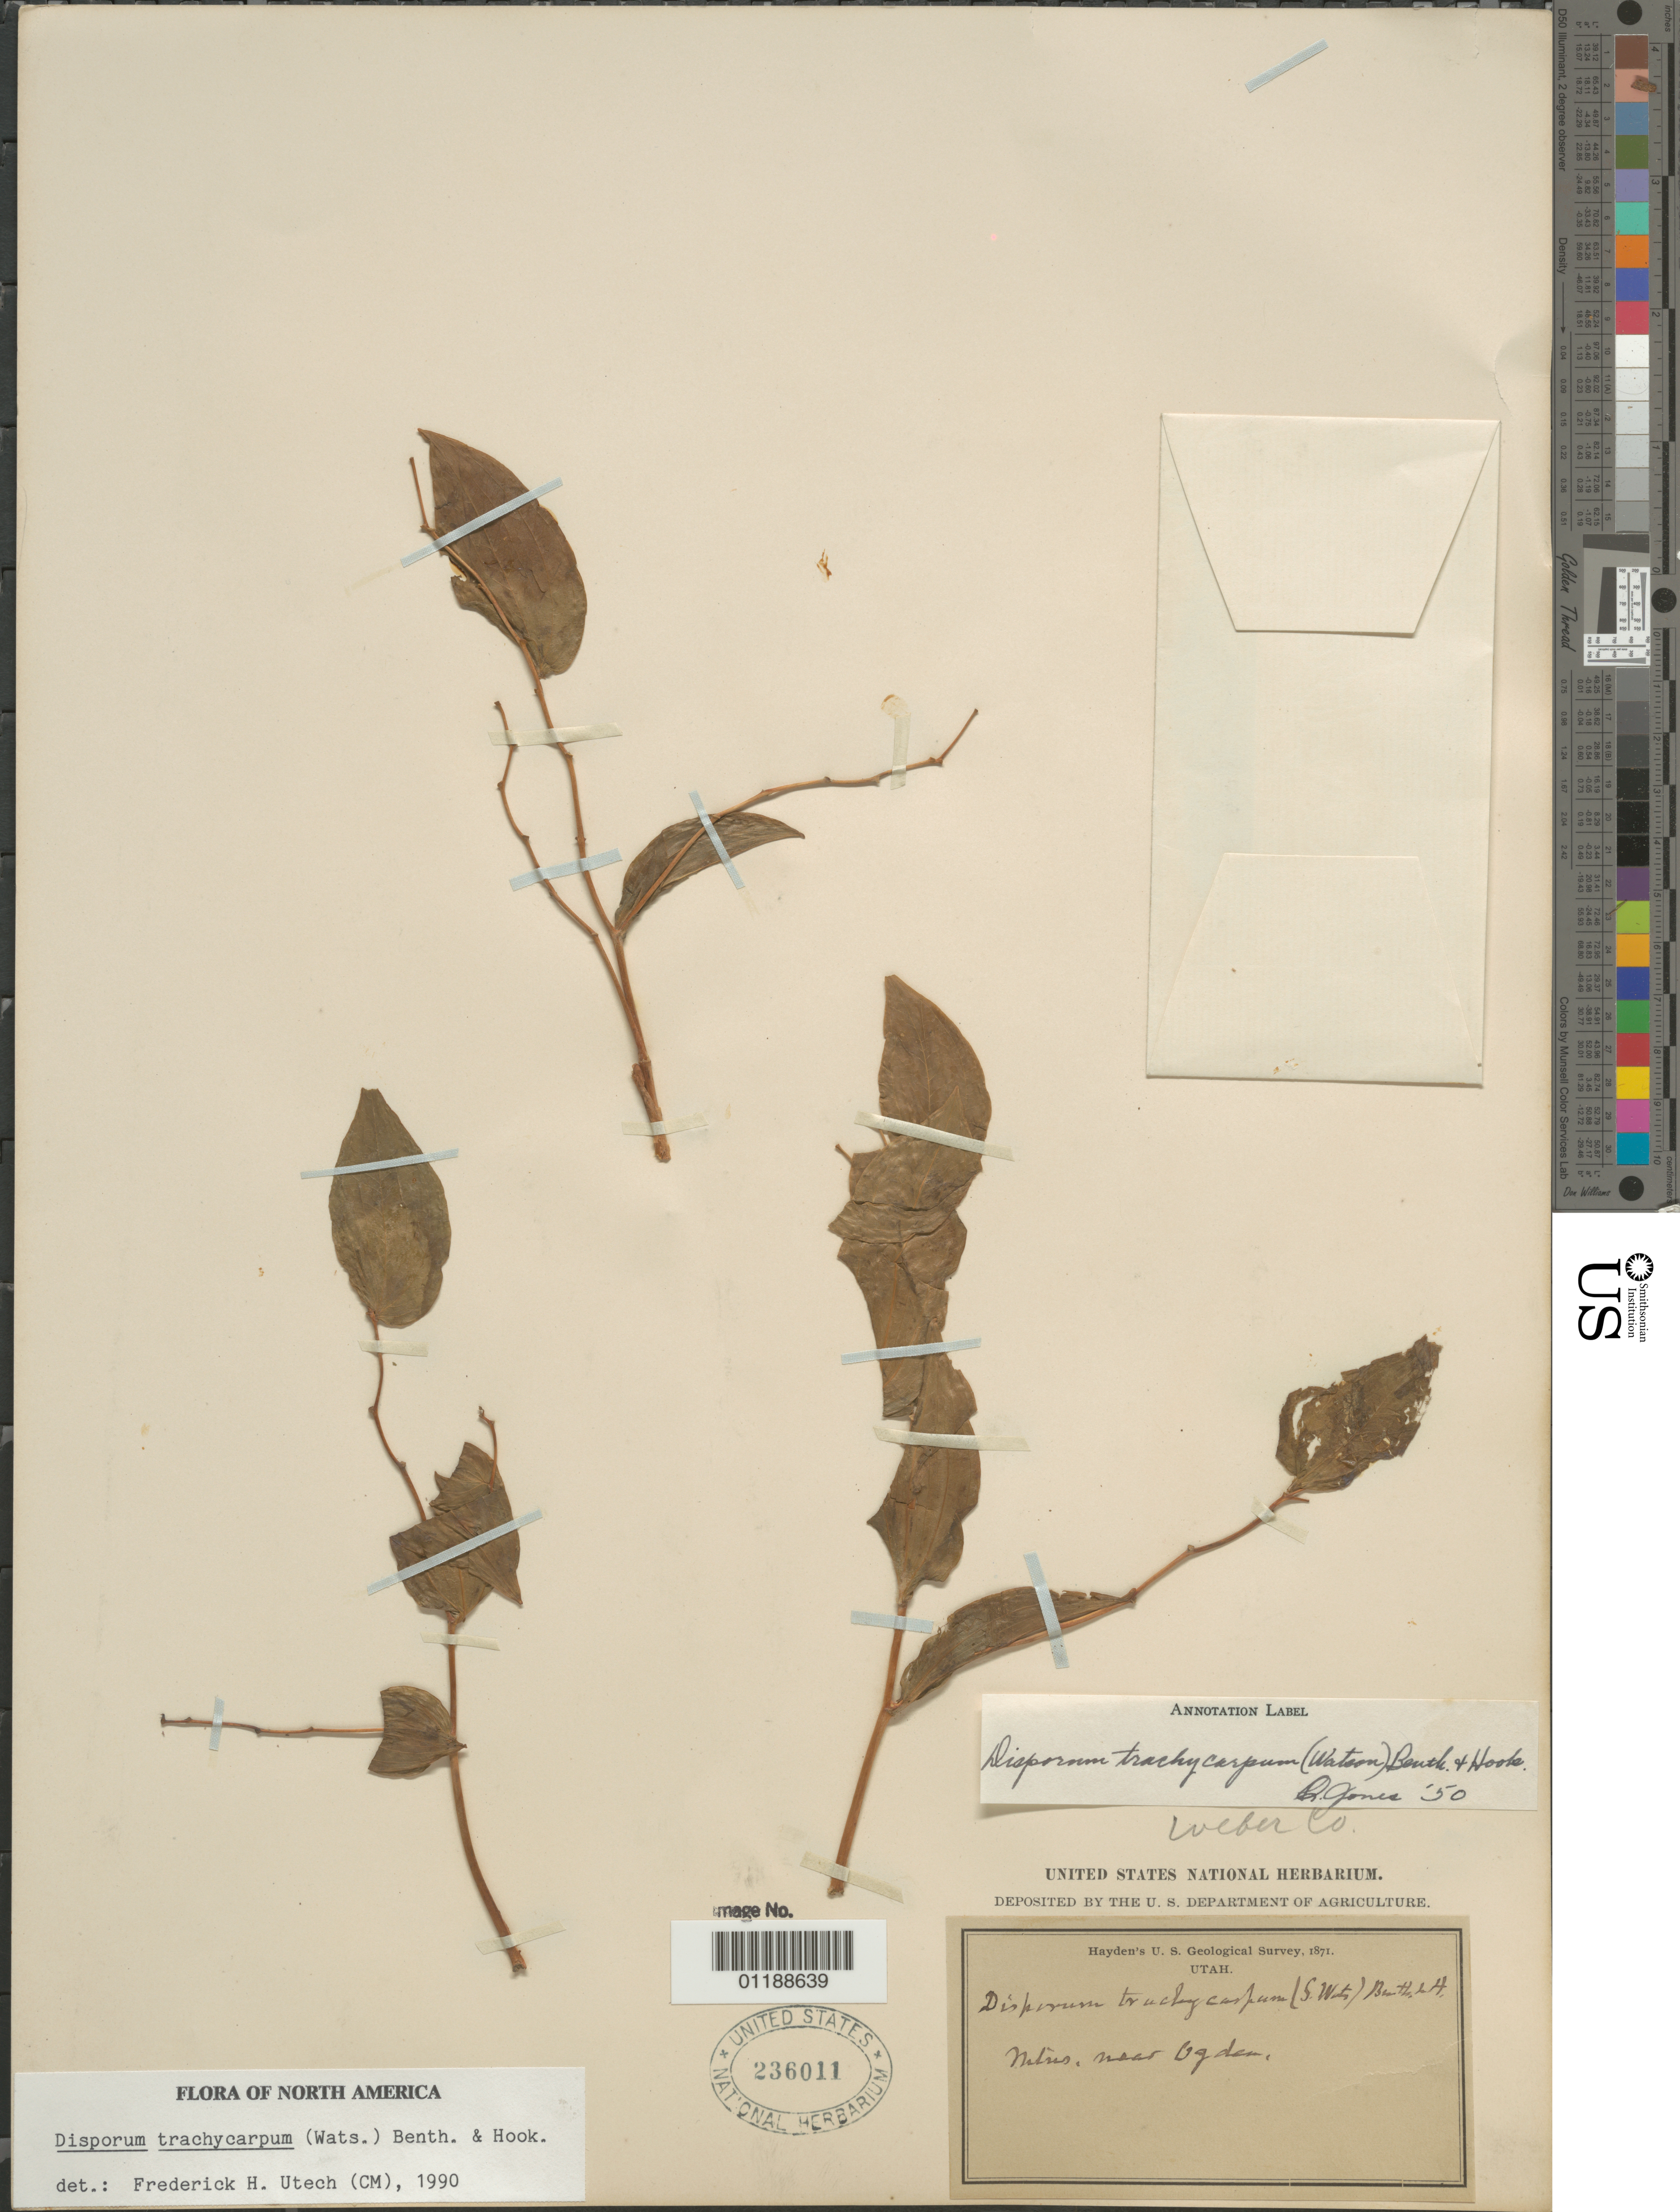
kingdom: Plantae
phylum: Tracheophyta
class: Liliopsida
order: Liliales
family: Colchicaceae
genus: Disporum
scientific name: Disporum trachycarpum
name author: (S. Watson) Benth. & Hook. f.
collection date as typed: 1871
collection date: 1871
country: United States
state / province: Utah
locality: Near Ogden.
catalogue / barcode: US 236011